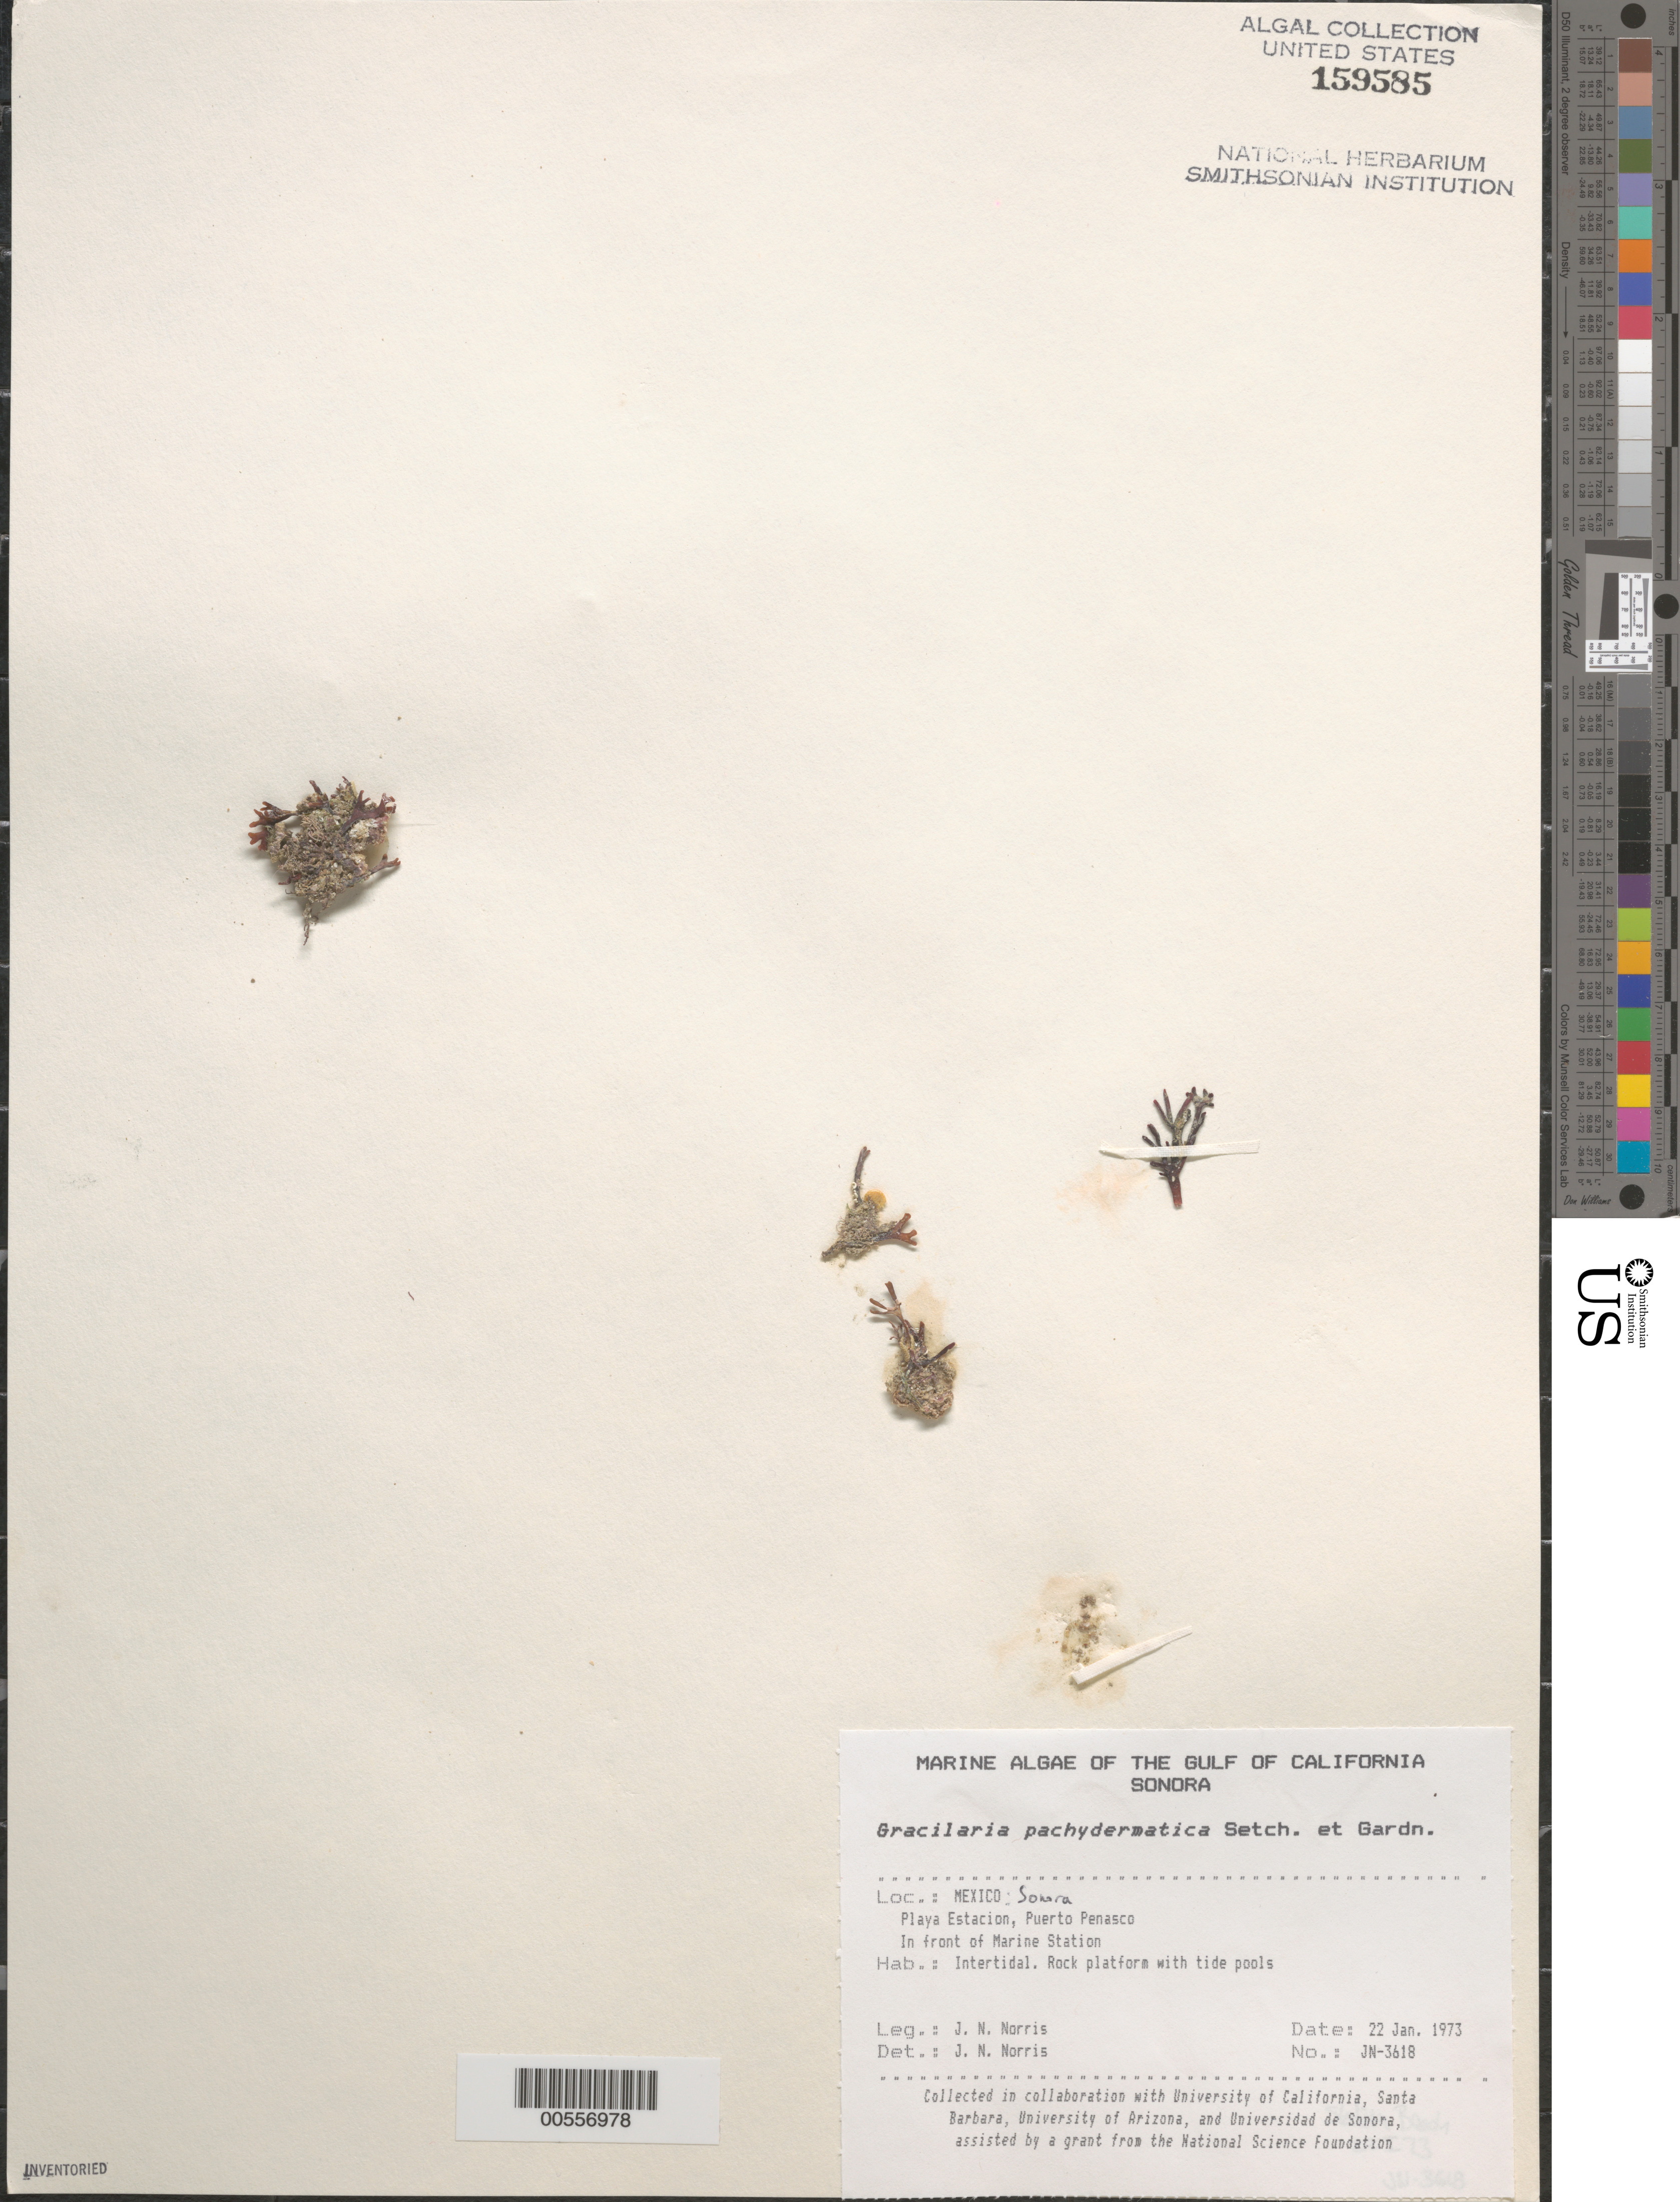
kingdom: Plantae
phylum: Rhodophyta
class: Florideophyceae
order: Gracilariales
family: Gracilariaceae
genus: Gracilaria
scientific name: Gracilaria pachydermatica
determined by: Norris, James N.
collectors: J. N. Norris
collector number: JN-3618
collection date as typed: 22 Jan 1973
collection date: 1973-01-22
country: Mexico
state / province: Sonora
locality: Playa Estacion, Puerto Penasco, marine station shore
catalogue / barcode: US 159585